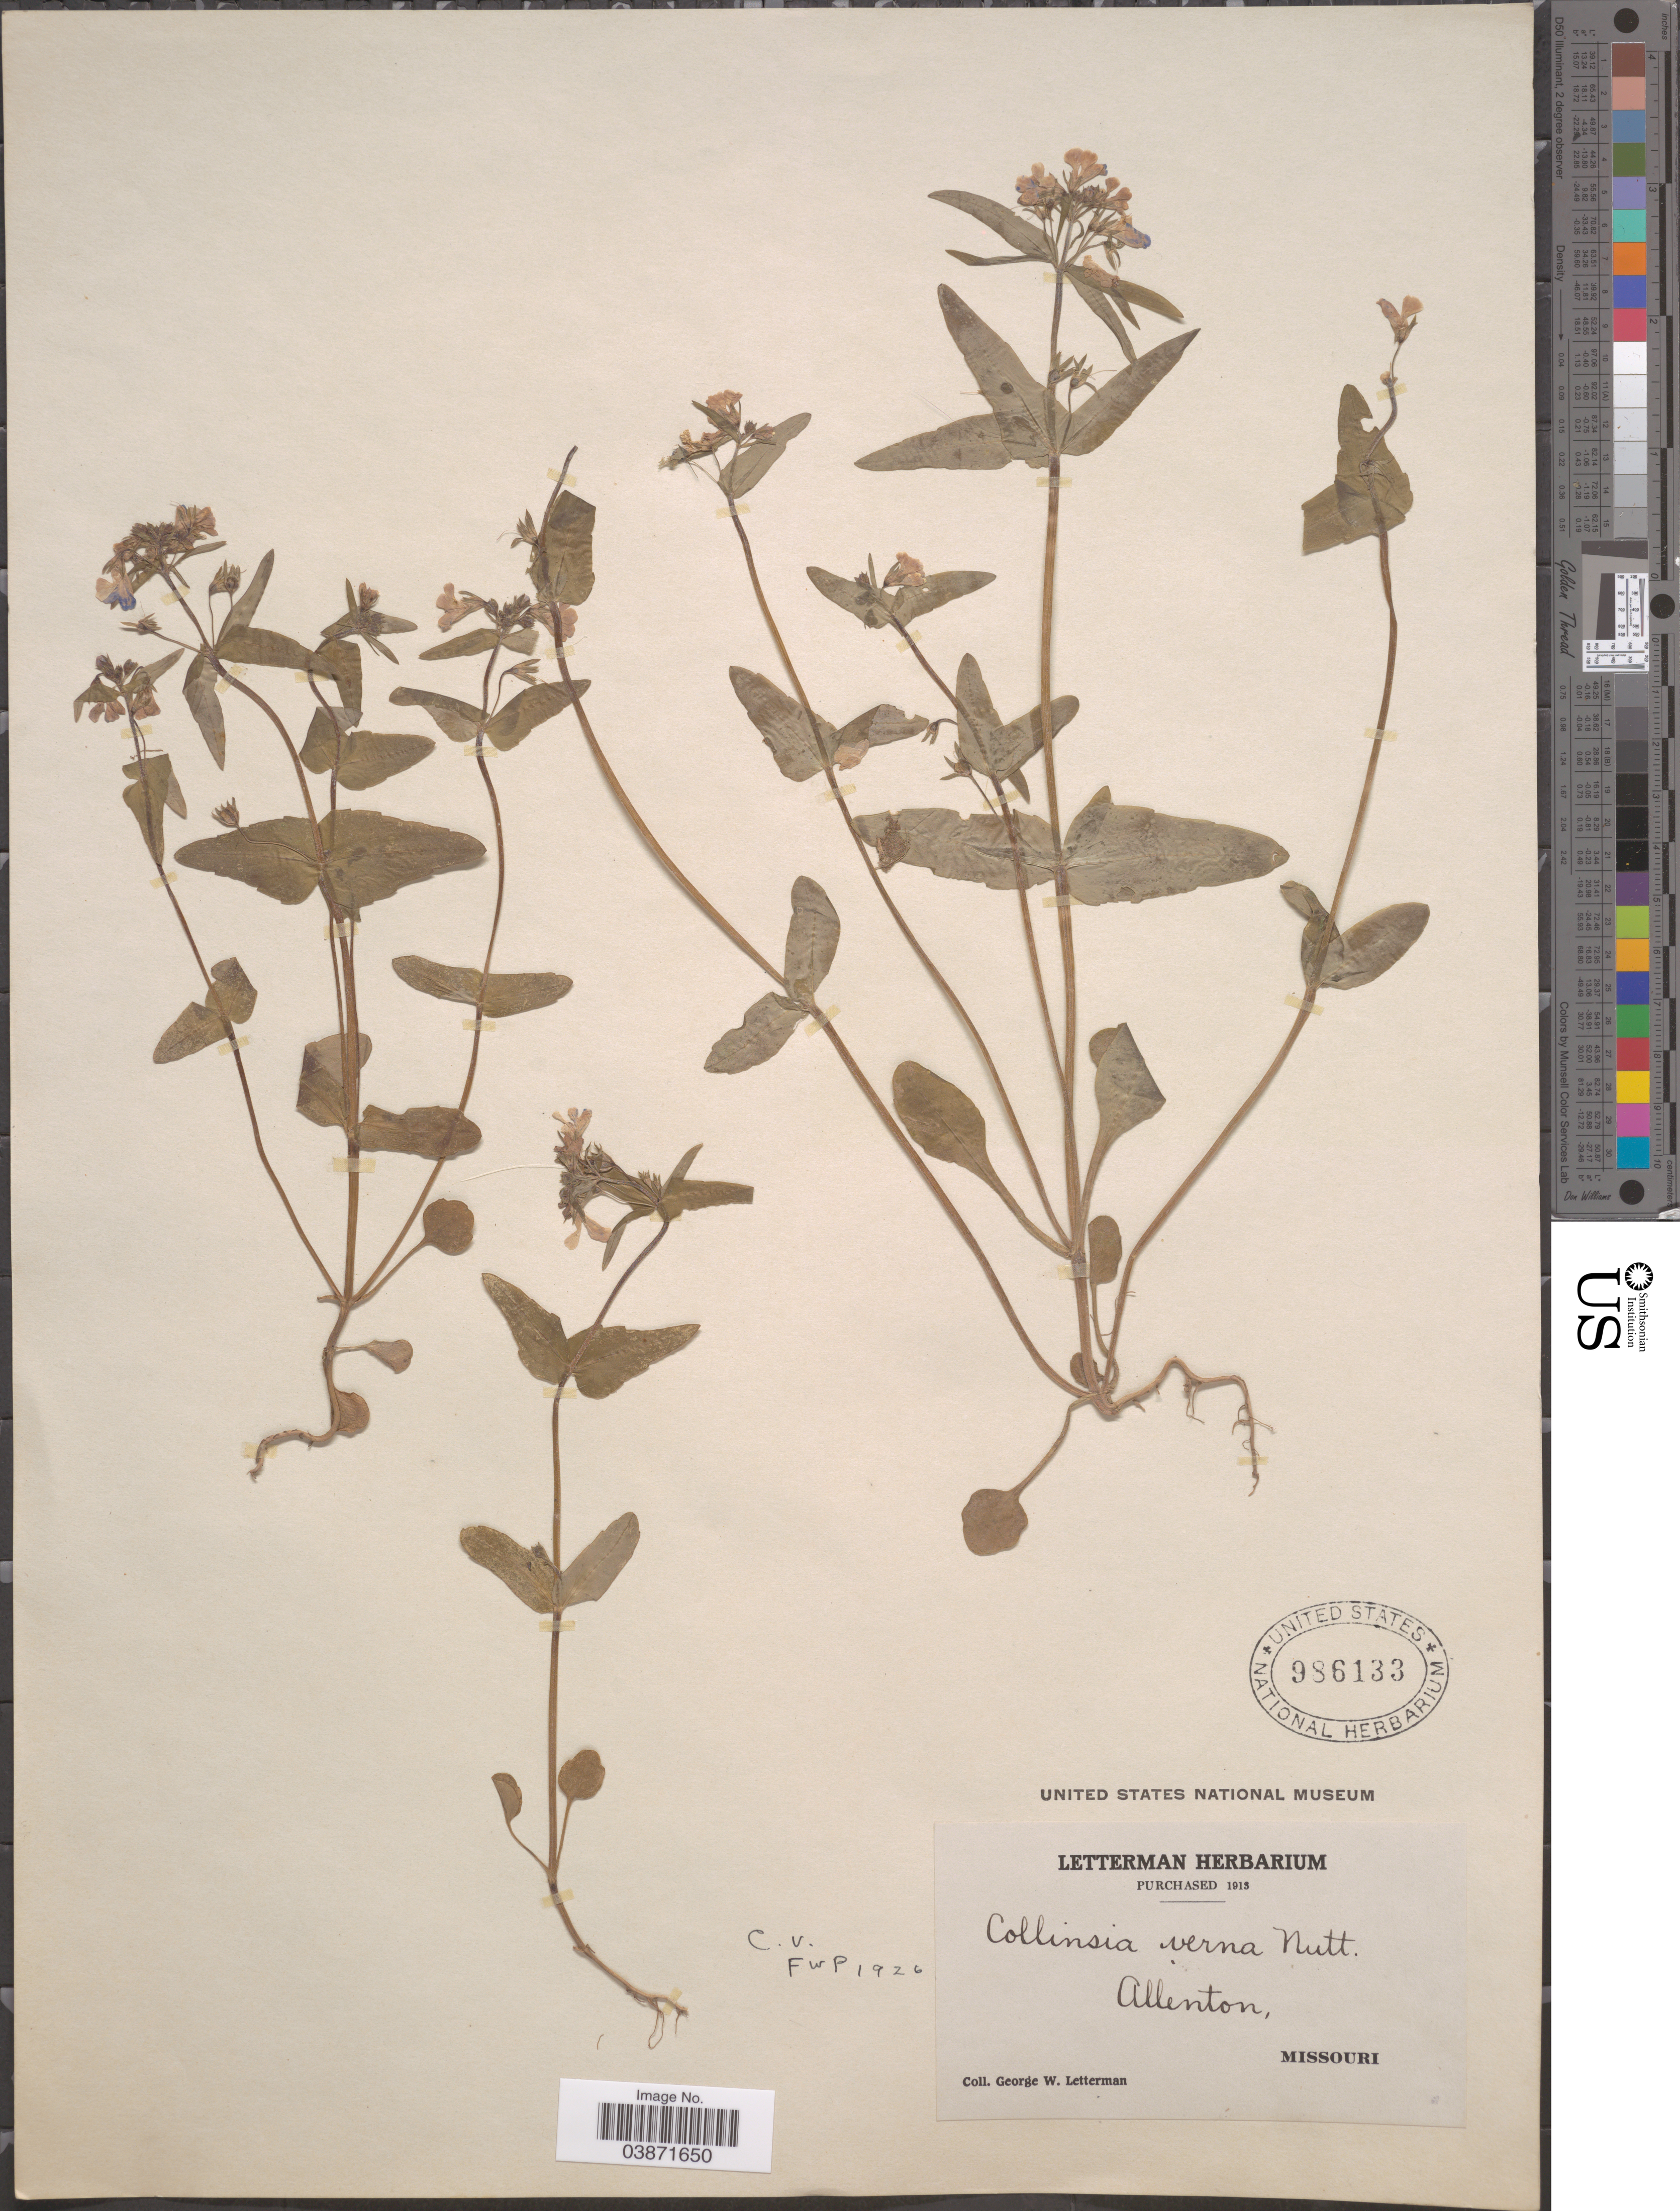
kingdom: Plantae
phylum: Tracheophyta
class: Magnoliopsida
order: Lamiales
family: Plantaginaceae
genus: Collinsia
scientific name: Collinsia verna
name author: Nutt.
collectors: G. W. Letterman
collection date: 1913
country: United States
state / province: Missouri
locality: Allenton.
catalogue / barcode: US 986133